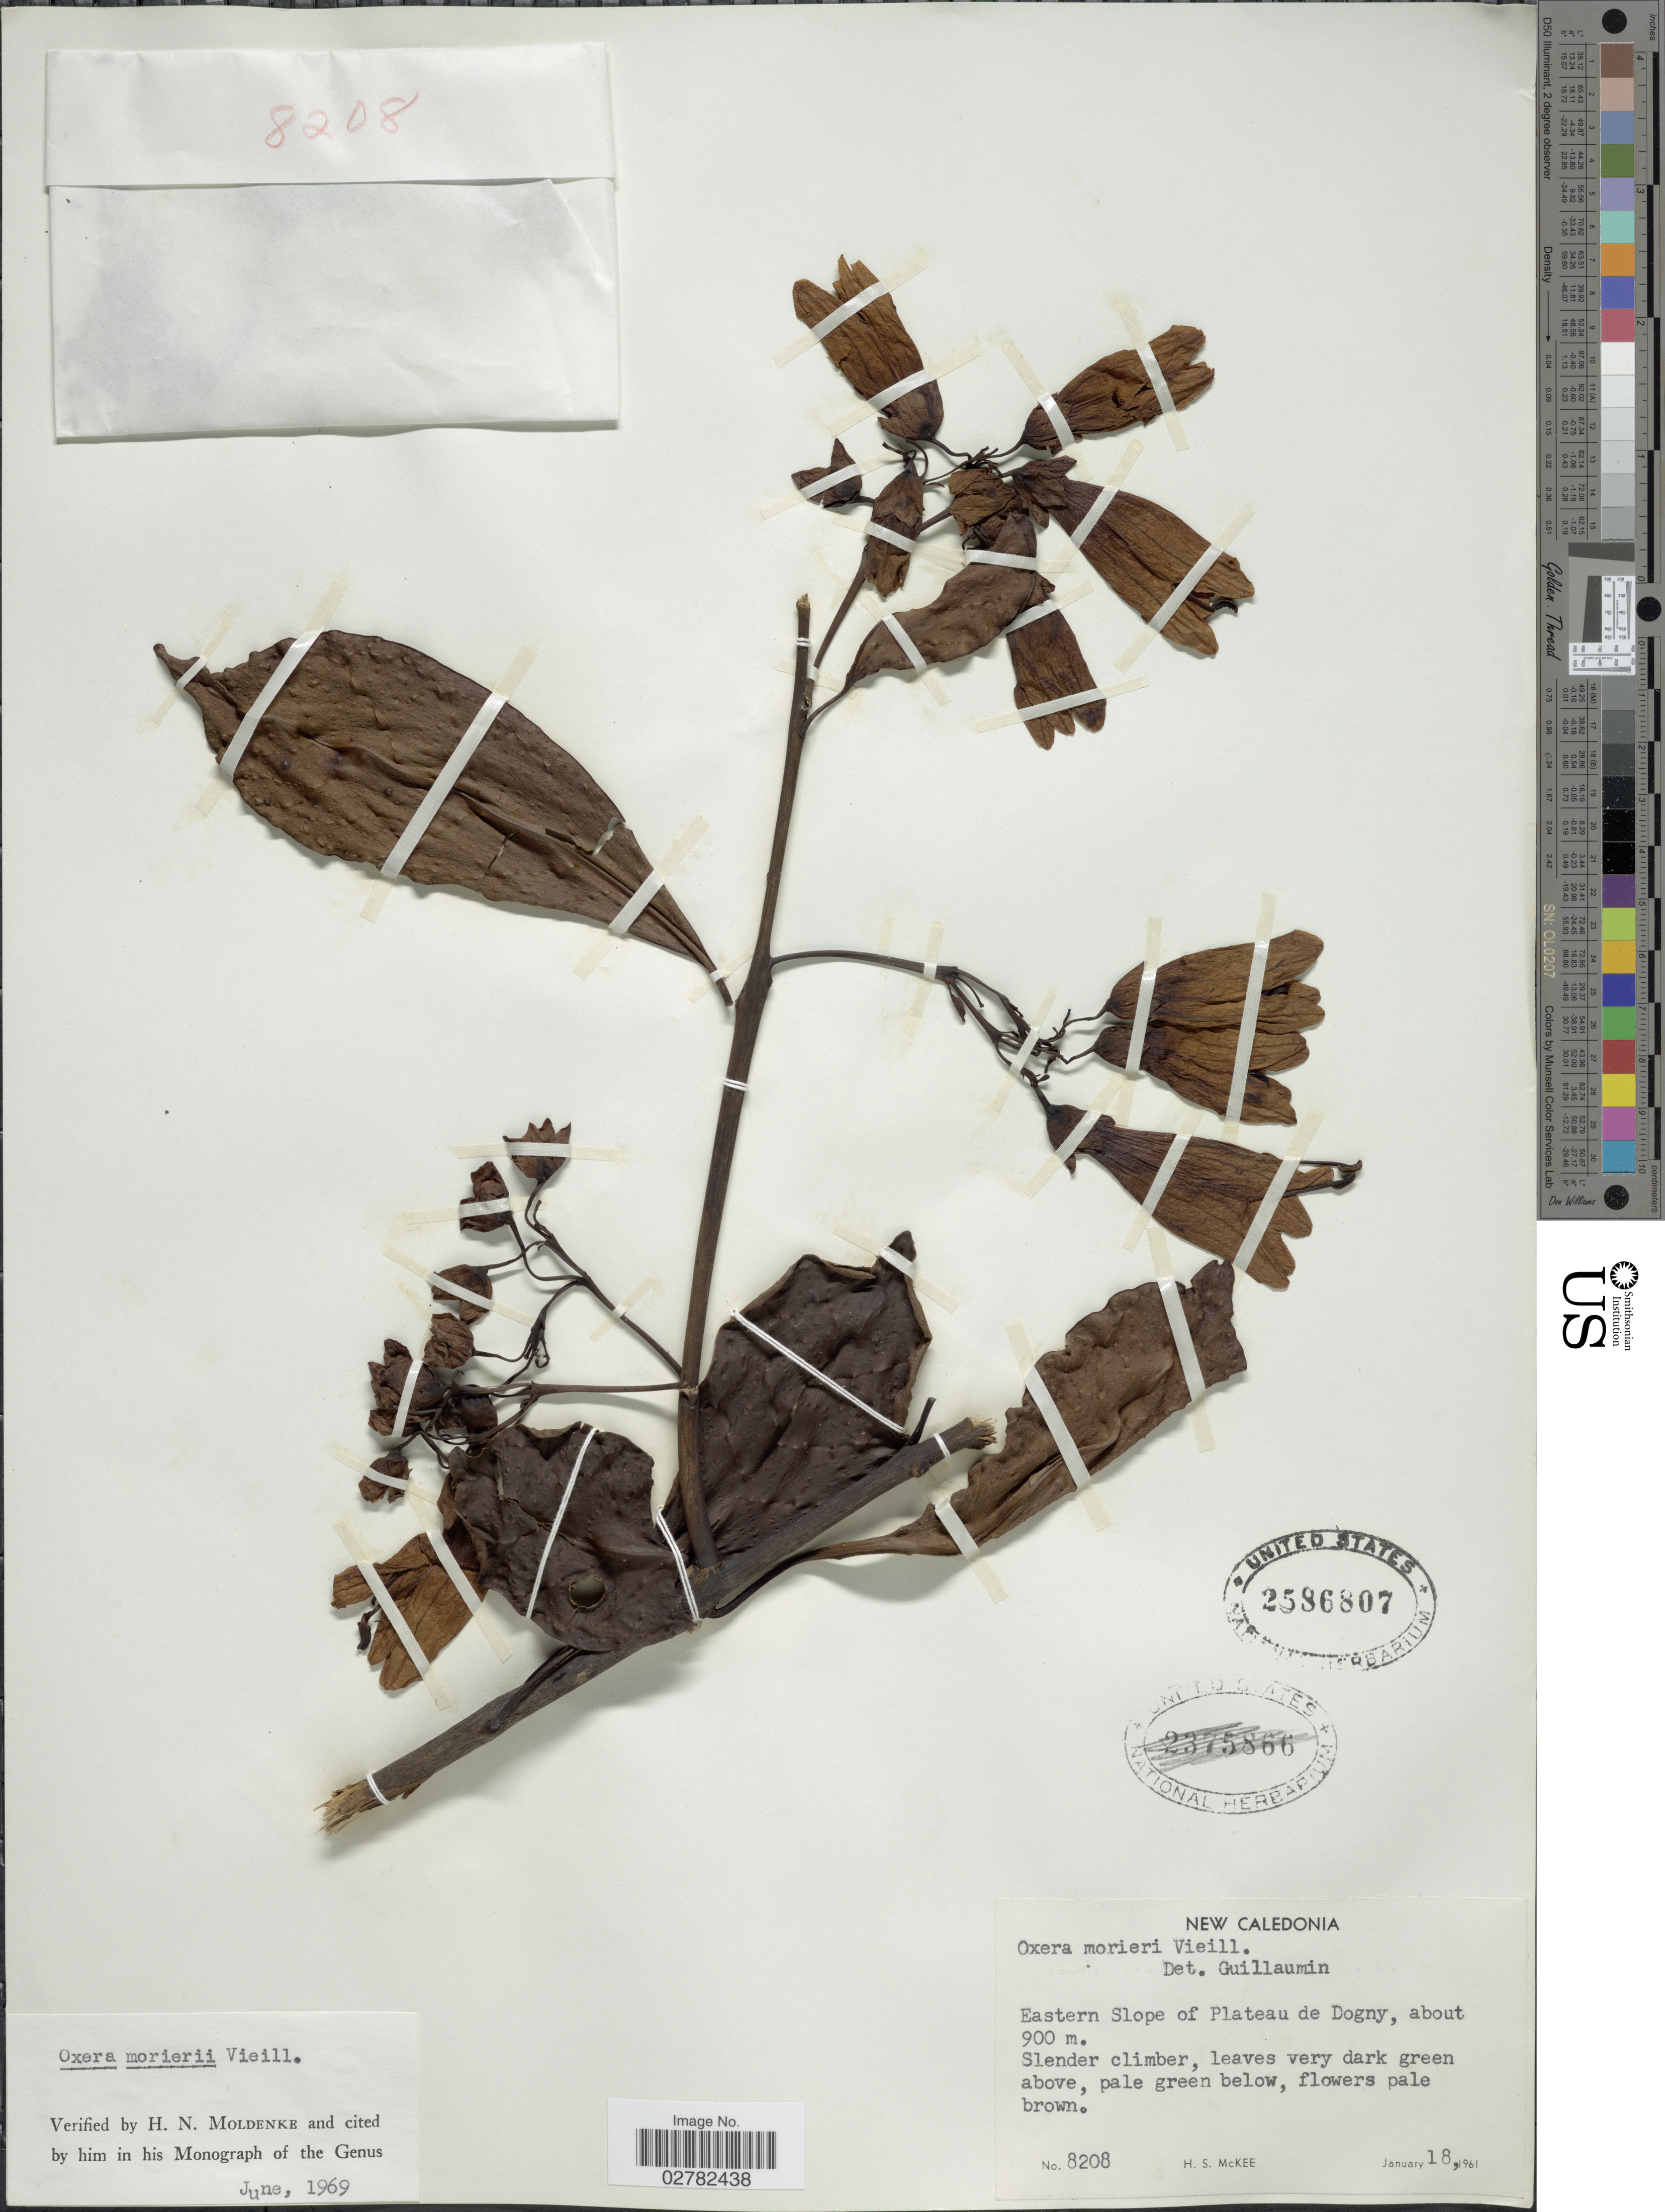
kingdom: Plantae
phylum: Tracheophyta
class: Magnoliopsida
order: Lamiales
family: Lamiaceae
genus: Oxera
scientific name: Oxera morieri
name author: Vieill.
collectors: H. S. McKee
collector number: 8208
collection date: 1961-01-18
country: New Caledonia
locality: Eastern Slope of Plateau de Dogny.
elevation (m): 900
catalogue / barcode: US 2586807